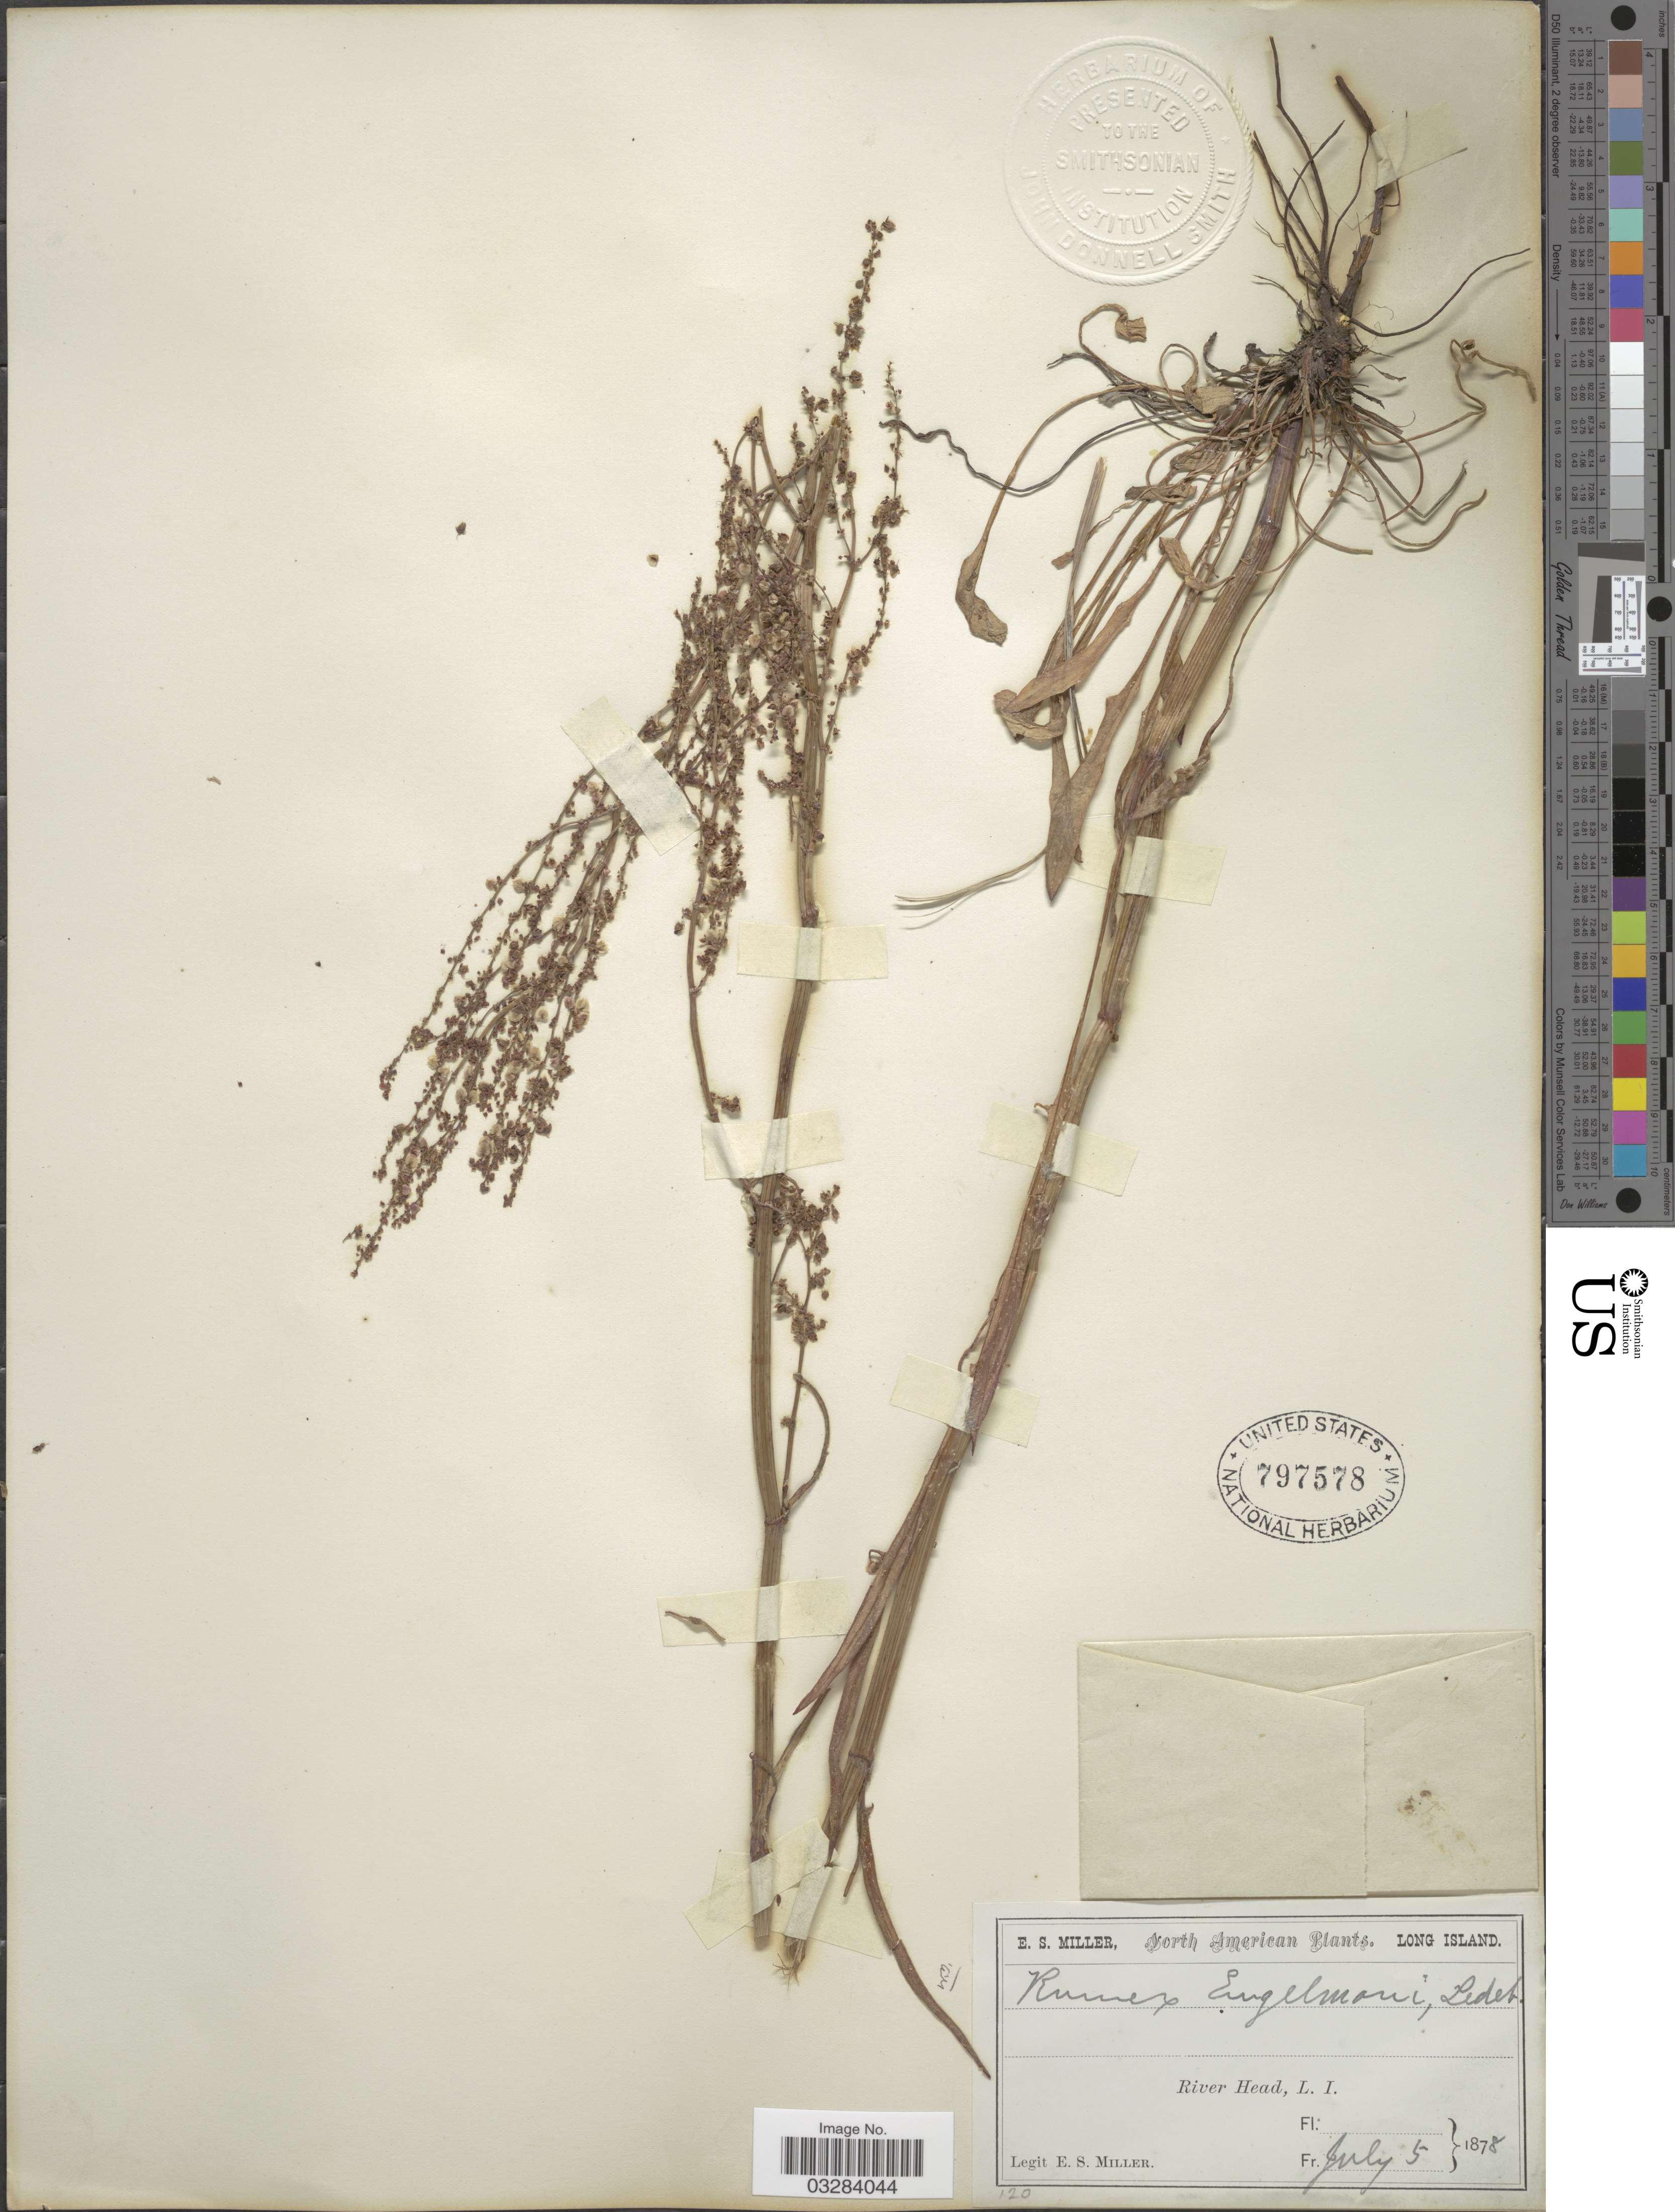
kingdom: Plantae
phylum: Tracheophyta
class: Magnoliopsida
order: Caryophyllales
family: Polygonaceae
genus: Rumex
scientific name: Rumex hastatulus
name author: Baldwin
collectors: E. S. Miller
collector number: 120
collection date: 1878-07-05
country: United States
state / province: New York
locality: Long Island. River Head, L. I.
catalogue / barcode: US 797578